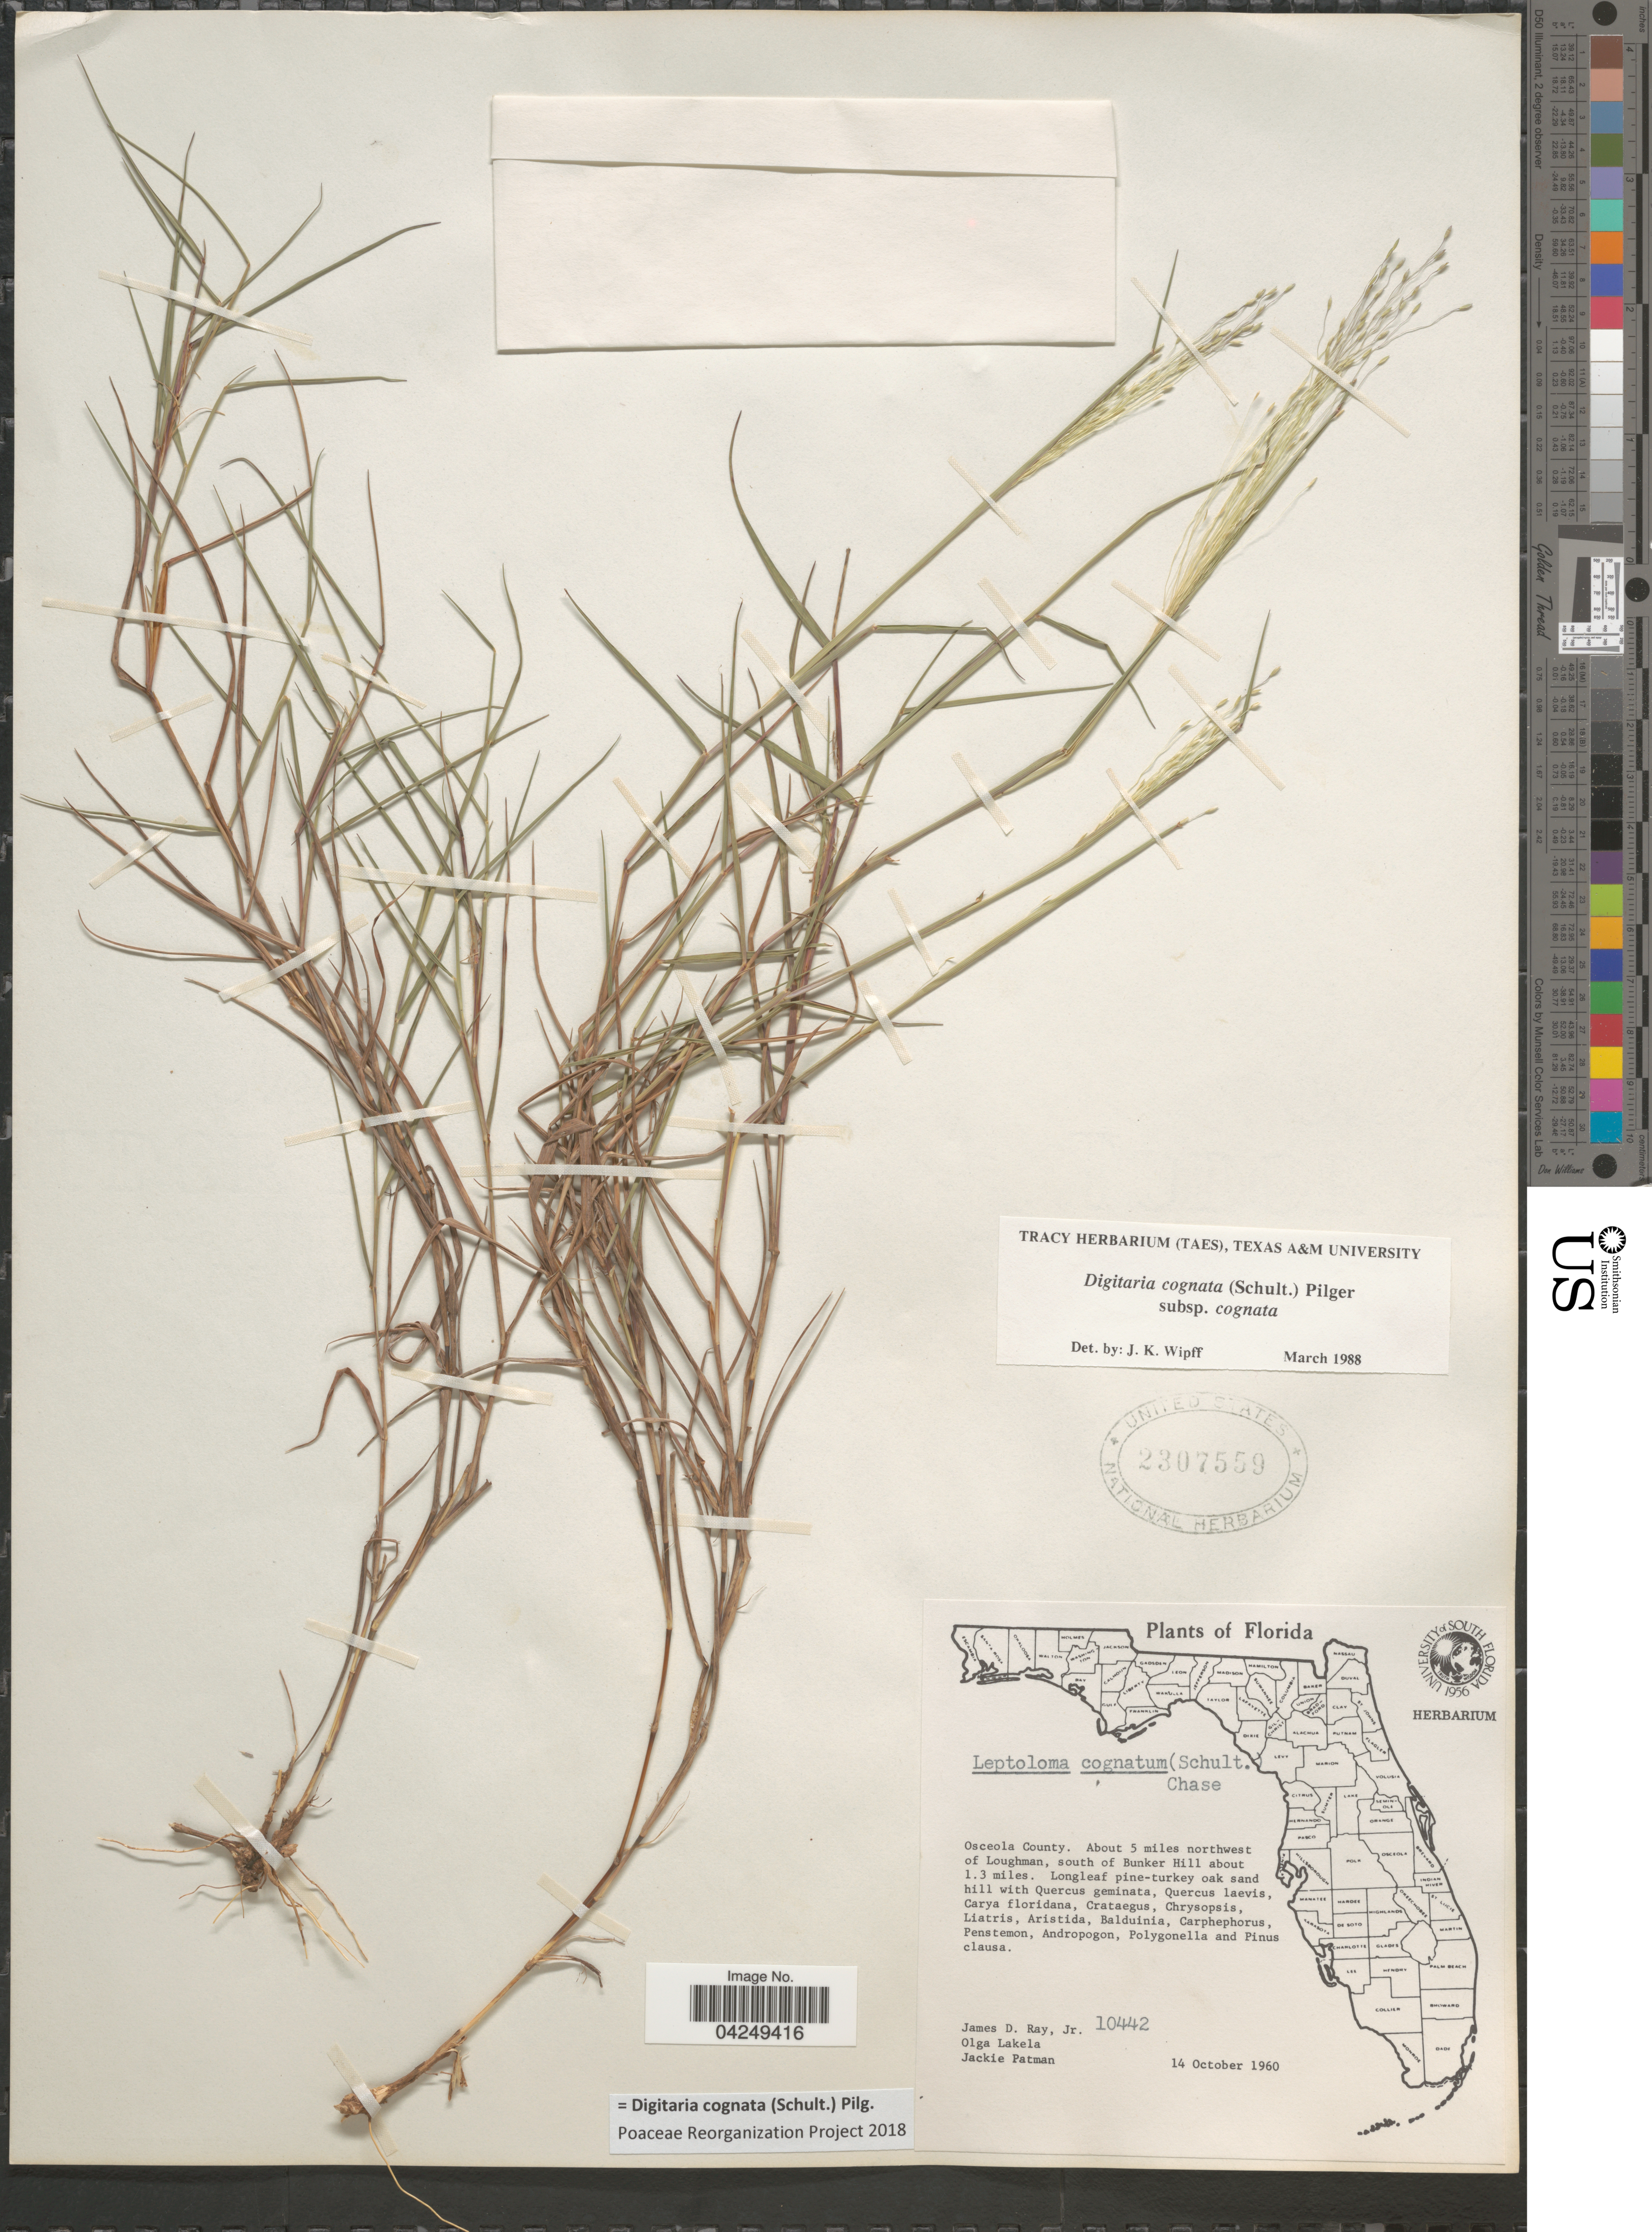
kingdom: Plantae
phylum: Tracheophyta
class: Liliopsida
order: Poales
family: Poaceae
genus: Digitaria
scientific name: Digitaria cognata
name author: (Scult.) Pilg.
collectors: J. Ray, O. K. Lakela & J. Patman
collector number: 10442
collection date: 1960-10-14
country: United States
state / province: Florida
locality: Osceola County. About 5 miles northwest of Loughman, south of Bunker Hill about 1.3 miles. Longleaf pine-turkey oak sand hill.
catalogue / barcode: US 2307559